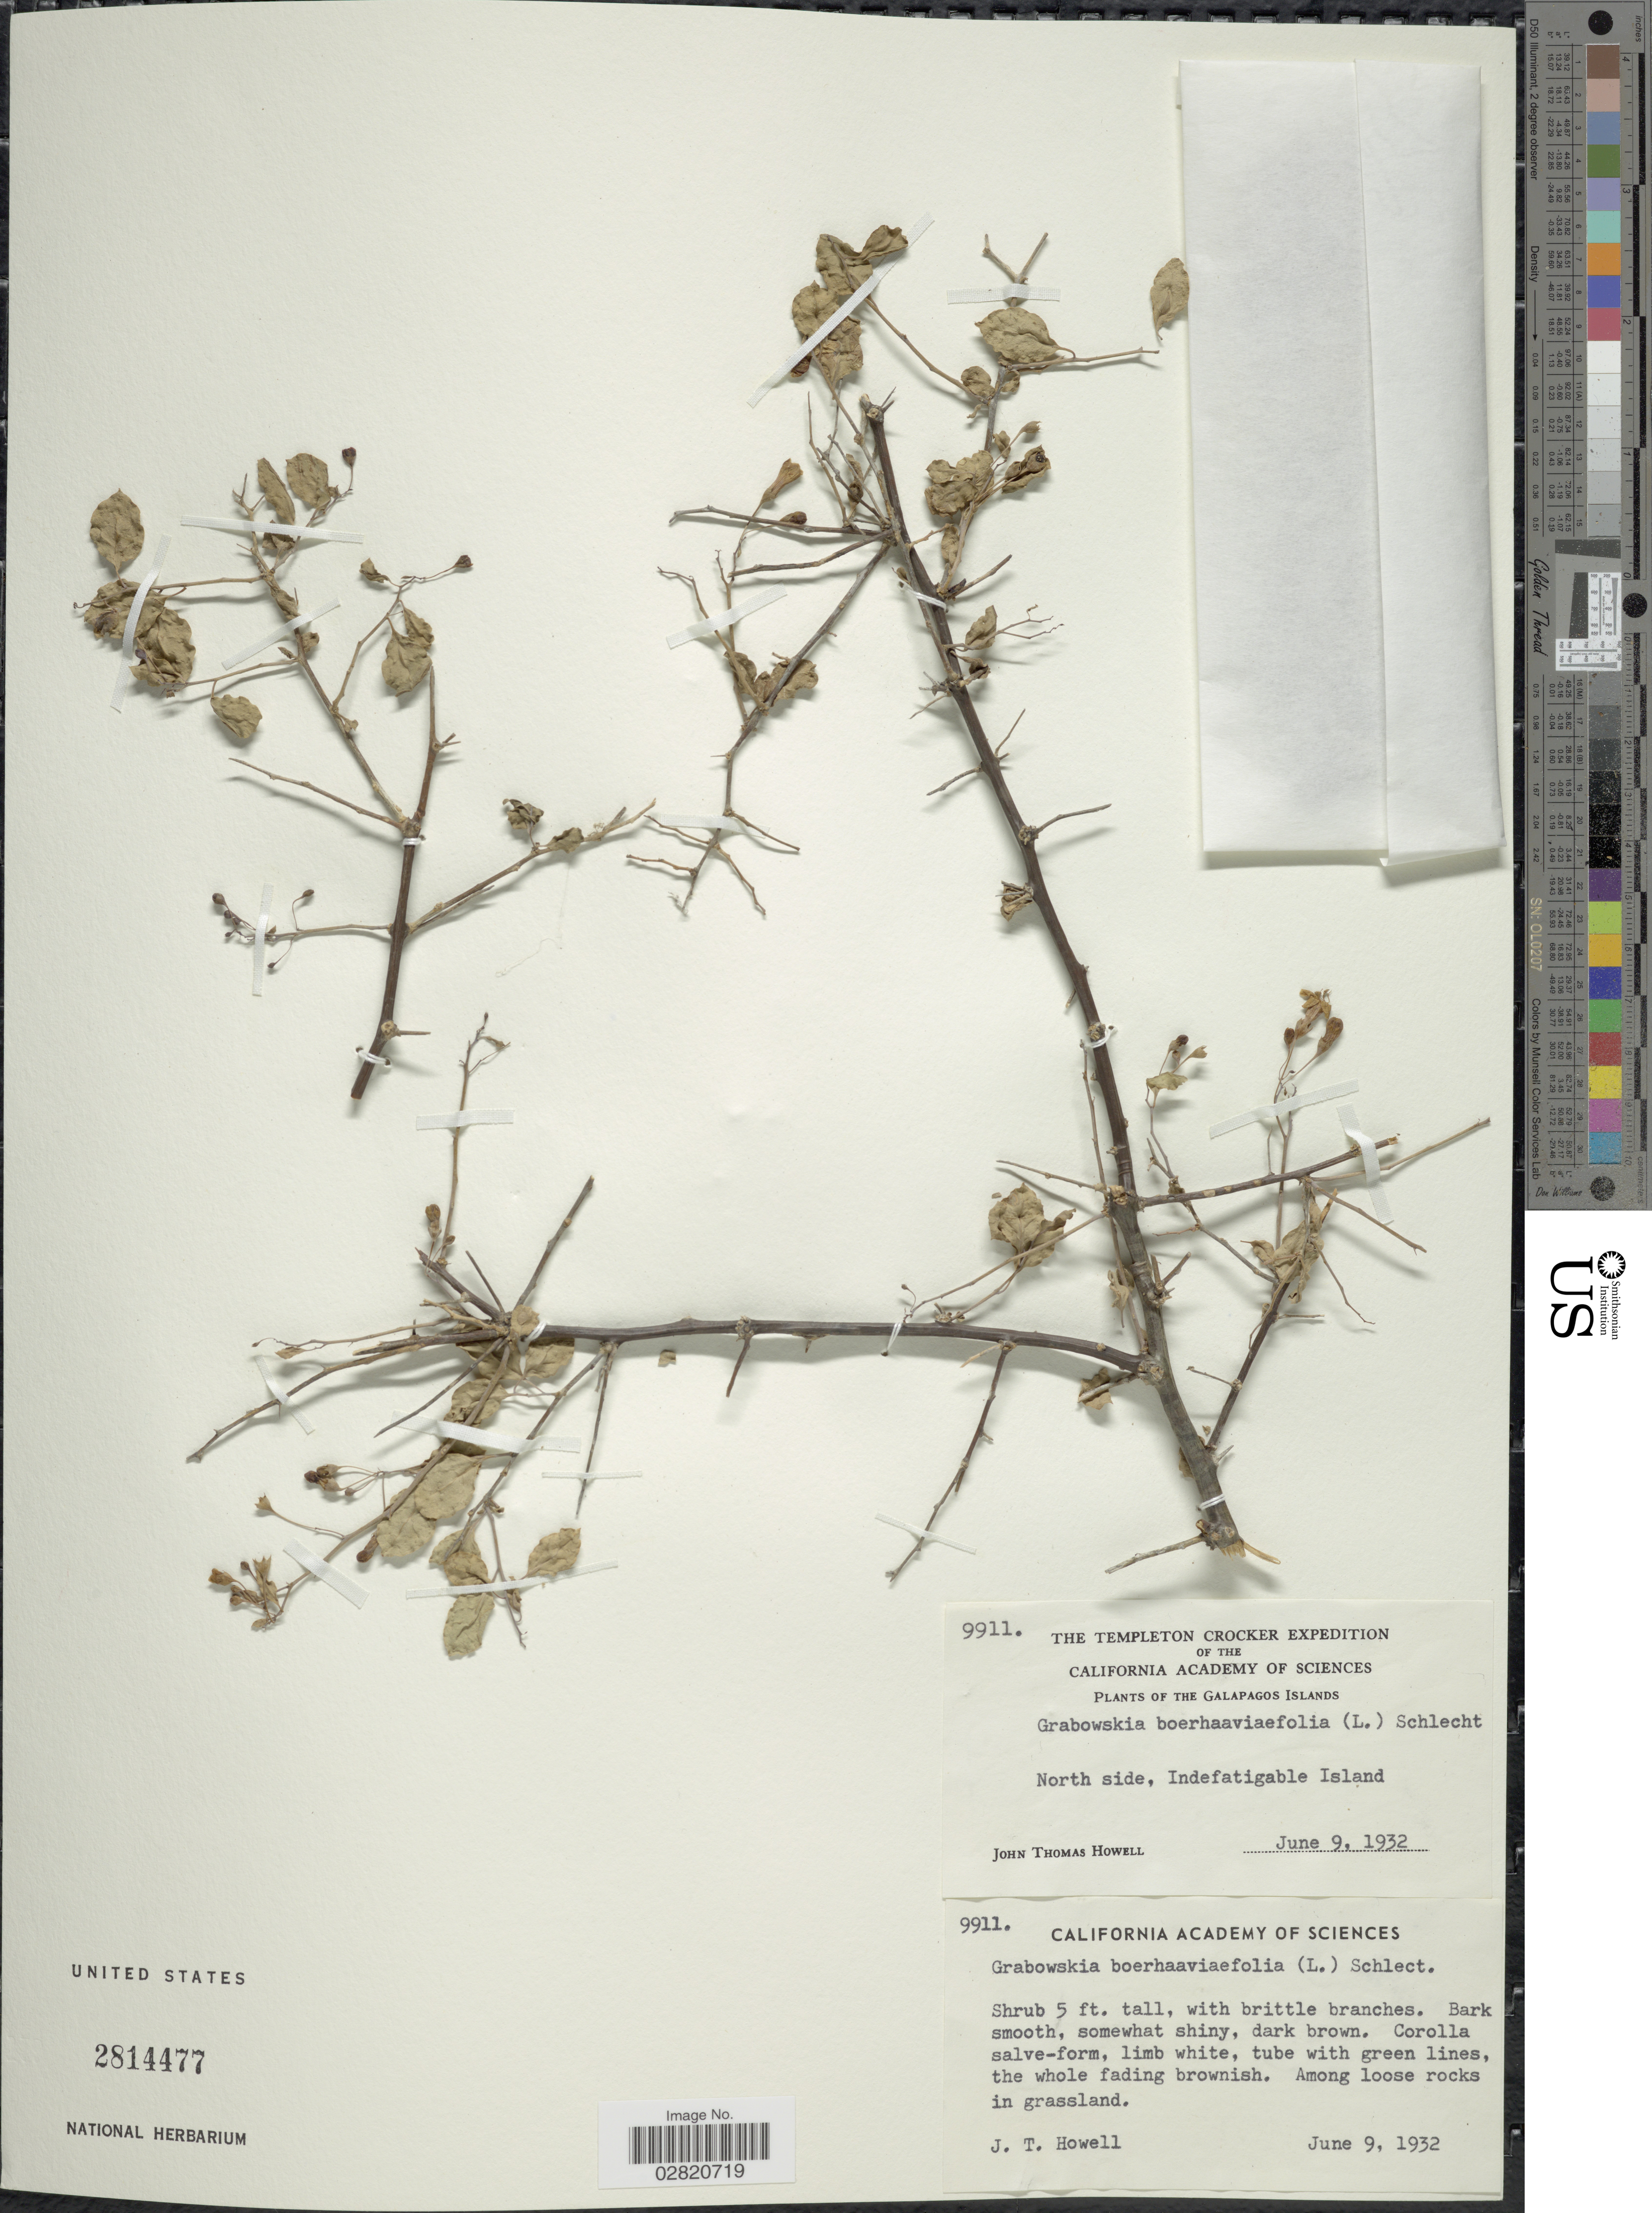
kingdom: Plantae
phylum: Tracheophyta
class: Magnoliopsida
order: Solanales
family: Solanaceae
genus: Grabowskia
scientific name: Grabowskia boerhaaviifolia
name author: Schltdl.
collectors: J. T. Howell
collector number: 9911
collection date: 1932-06-09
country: Ecuador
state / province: Colón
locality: The Galápagos Islands. North side, Indefatigable Island.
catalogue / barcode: US 2814477